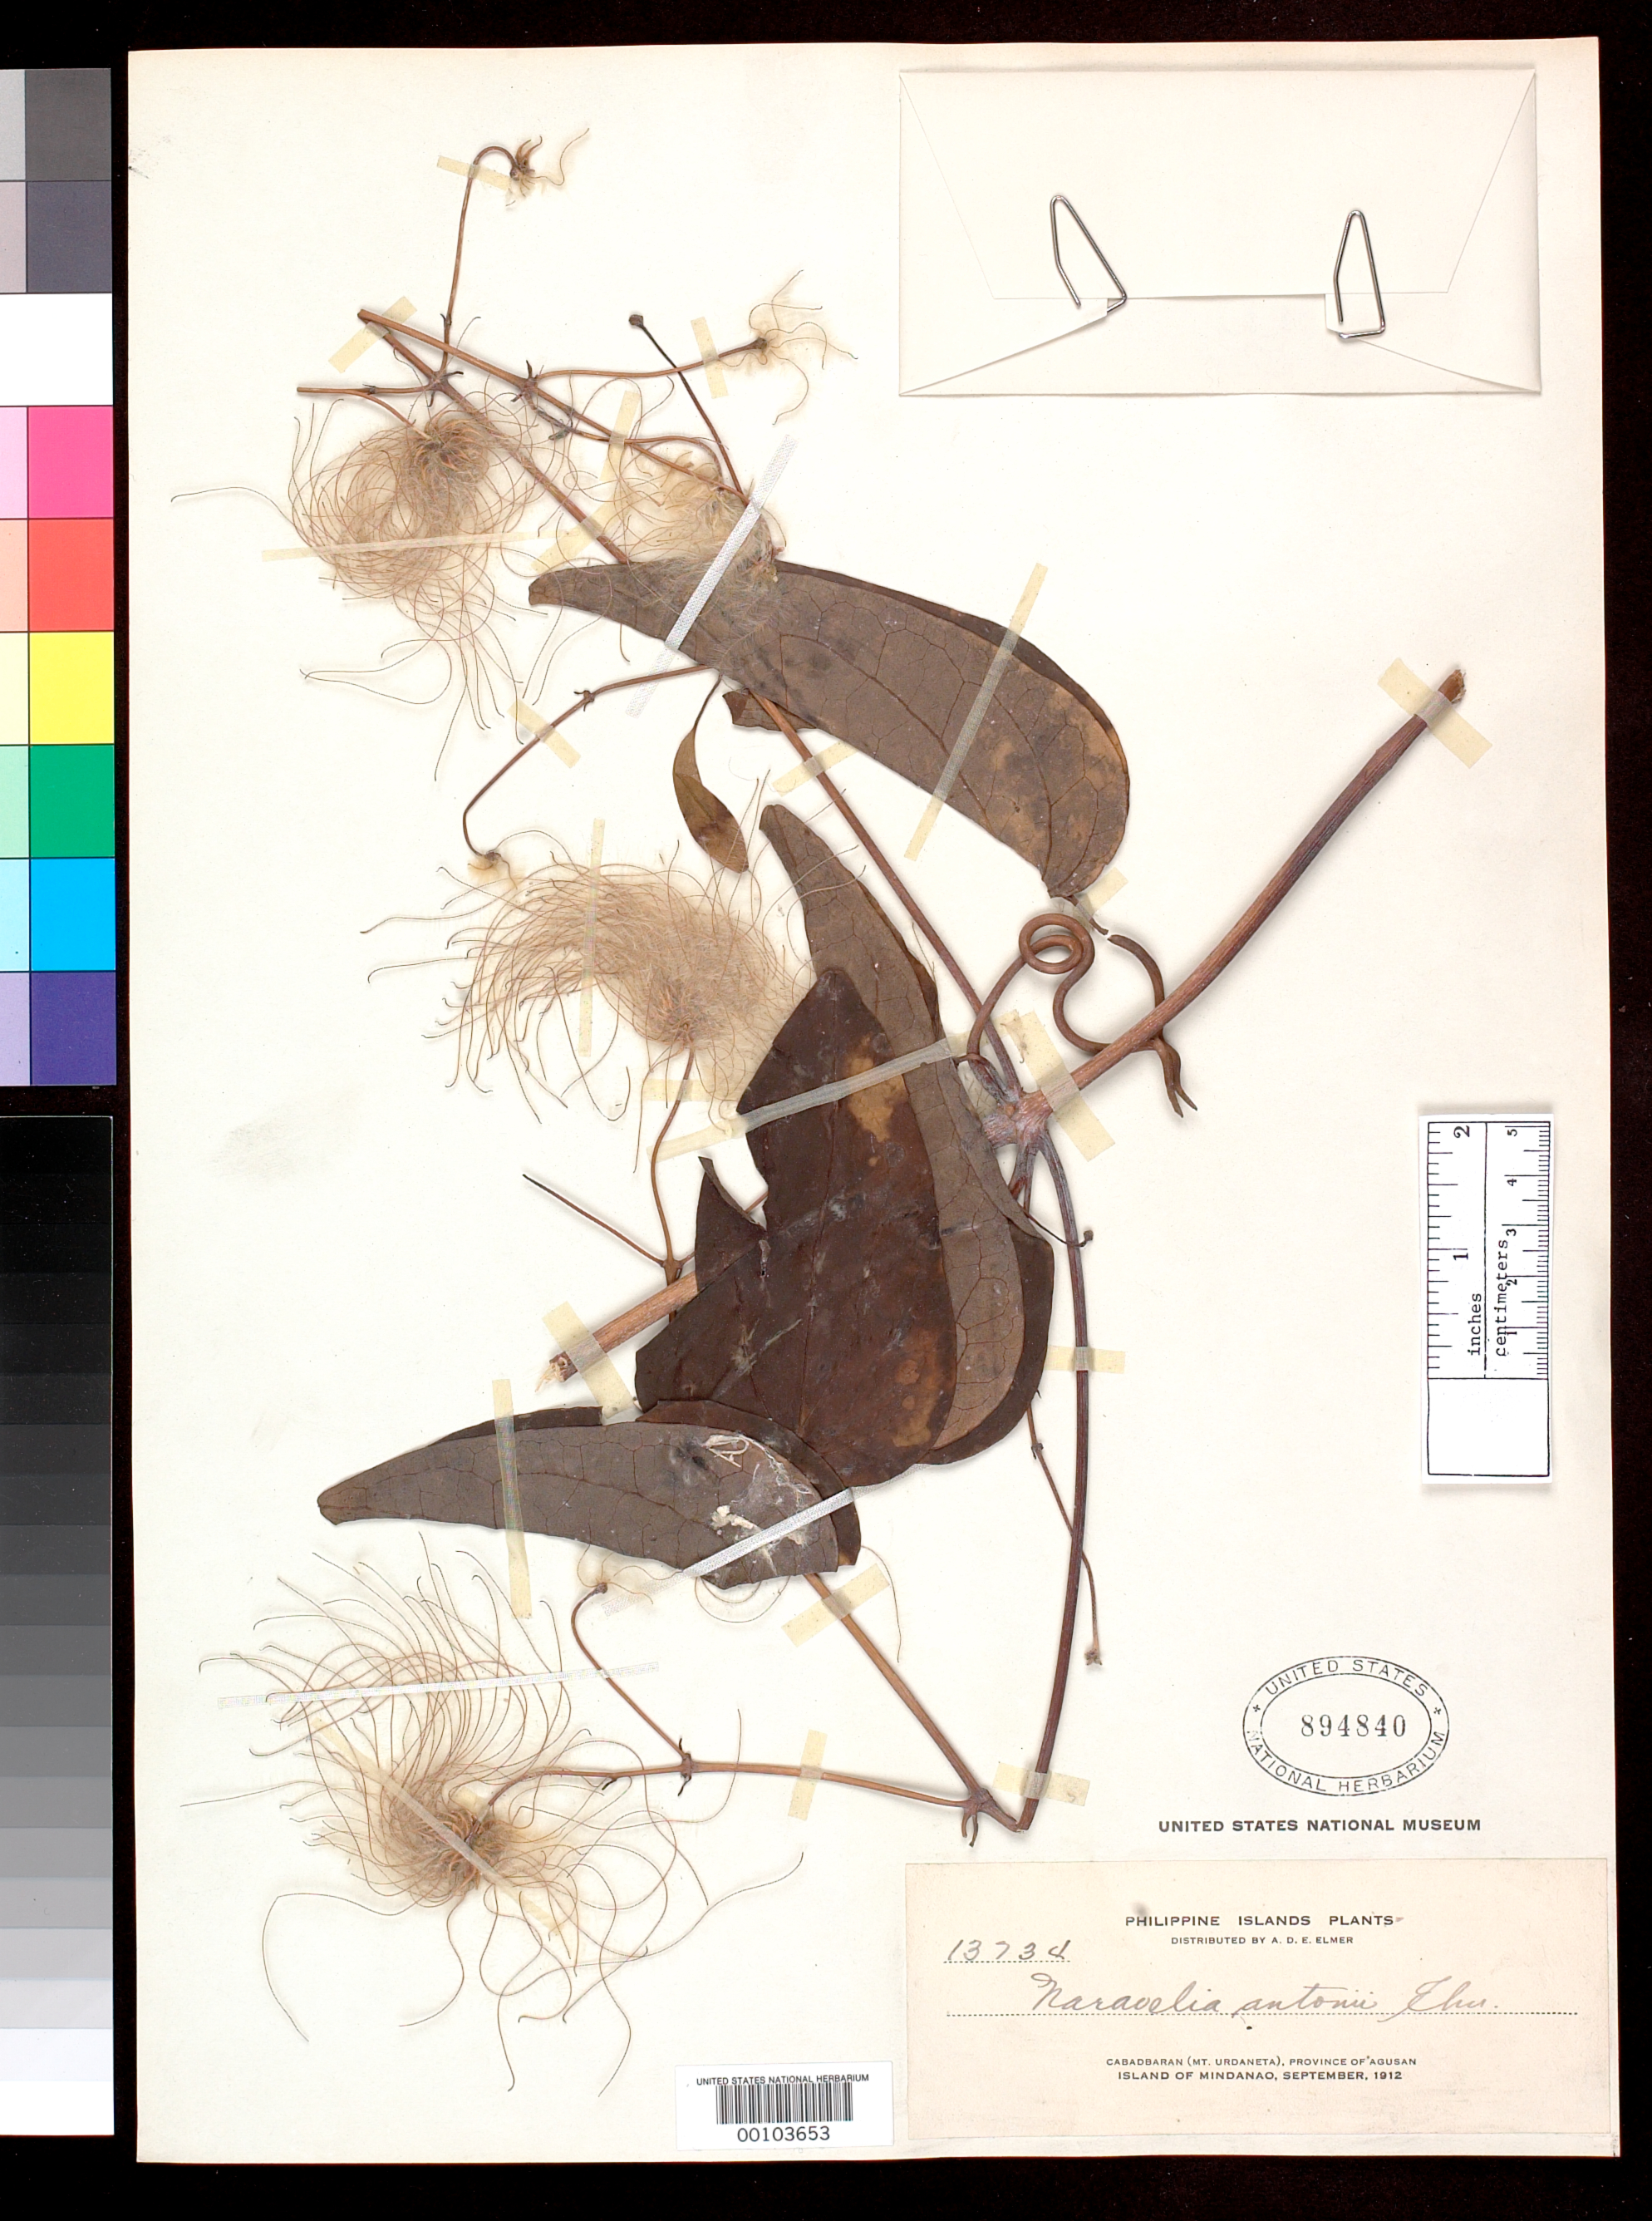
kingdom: Plantae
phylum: Tracheophyta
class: Magnoliopsida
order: Ranunculales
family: Ranunculaceae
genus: Naravelia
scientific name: Naravelia antonii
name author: Elmer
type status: Isotype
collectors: A. D. E. Elmer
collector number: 13734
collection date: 1912-07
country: Philippines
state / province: Caraga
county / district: Agusan del Norte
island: Mindanao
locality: Cabadbaran (Mt. Urdaneta), province of Agusan, Island of Mindanao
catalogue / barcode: US 894840